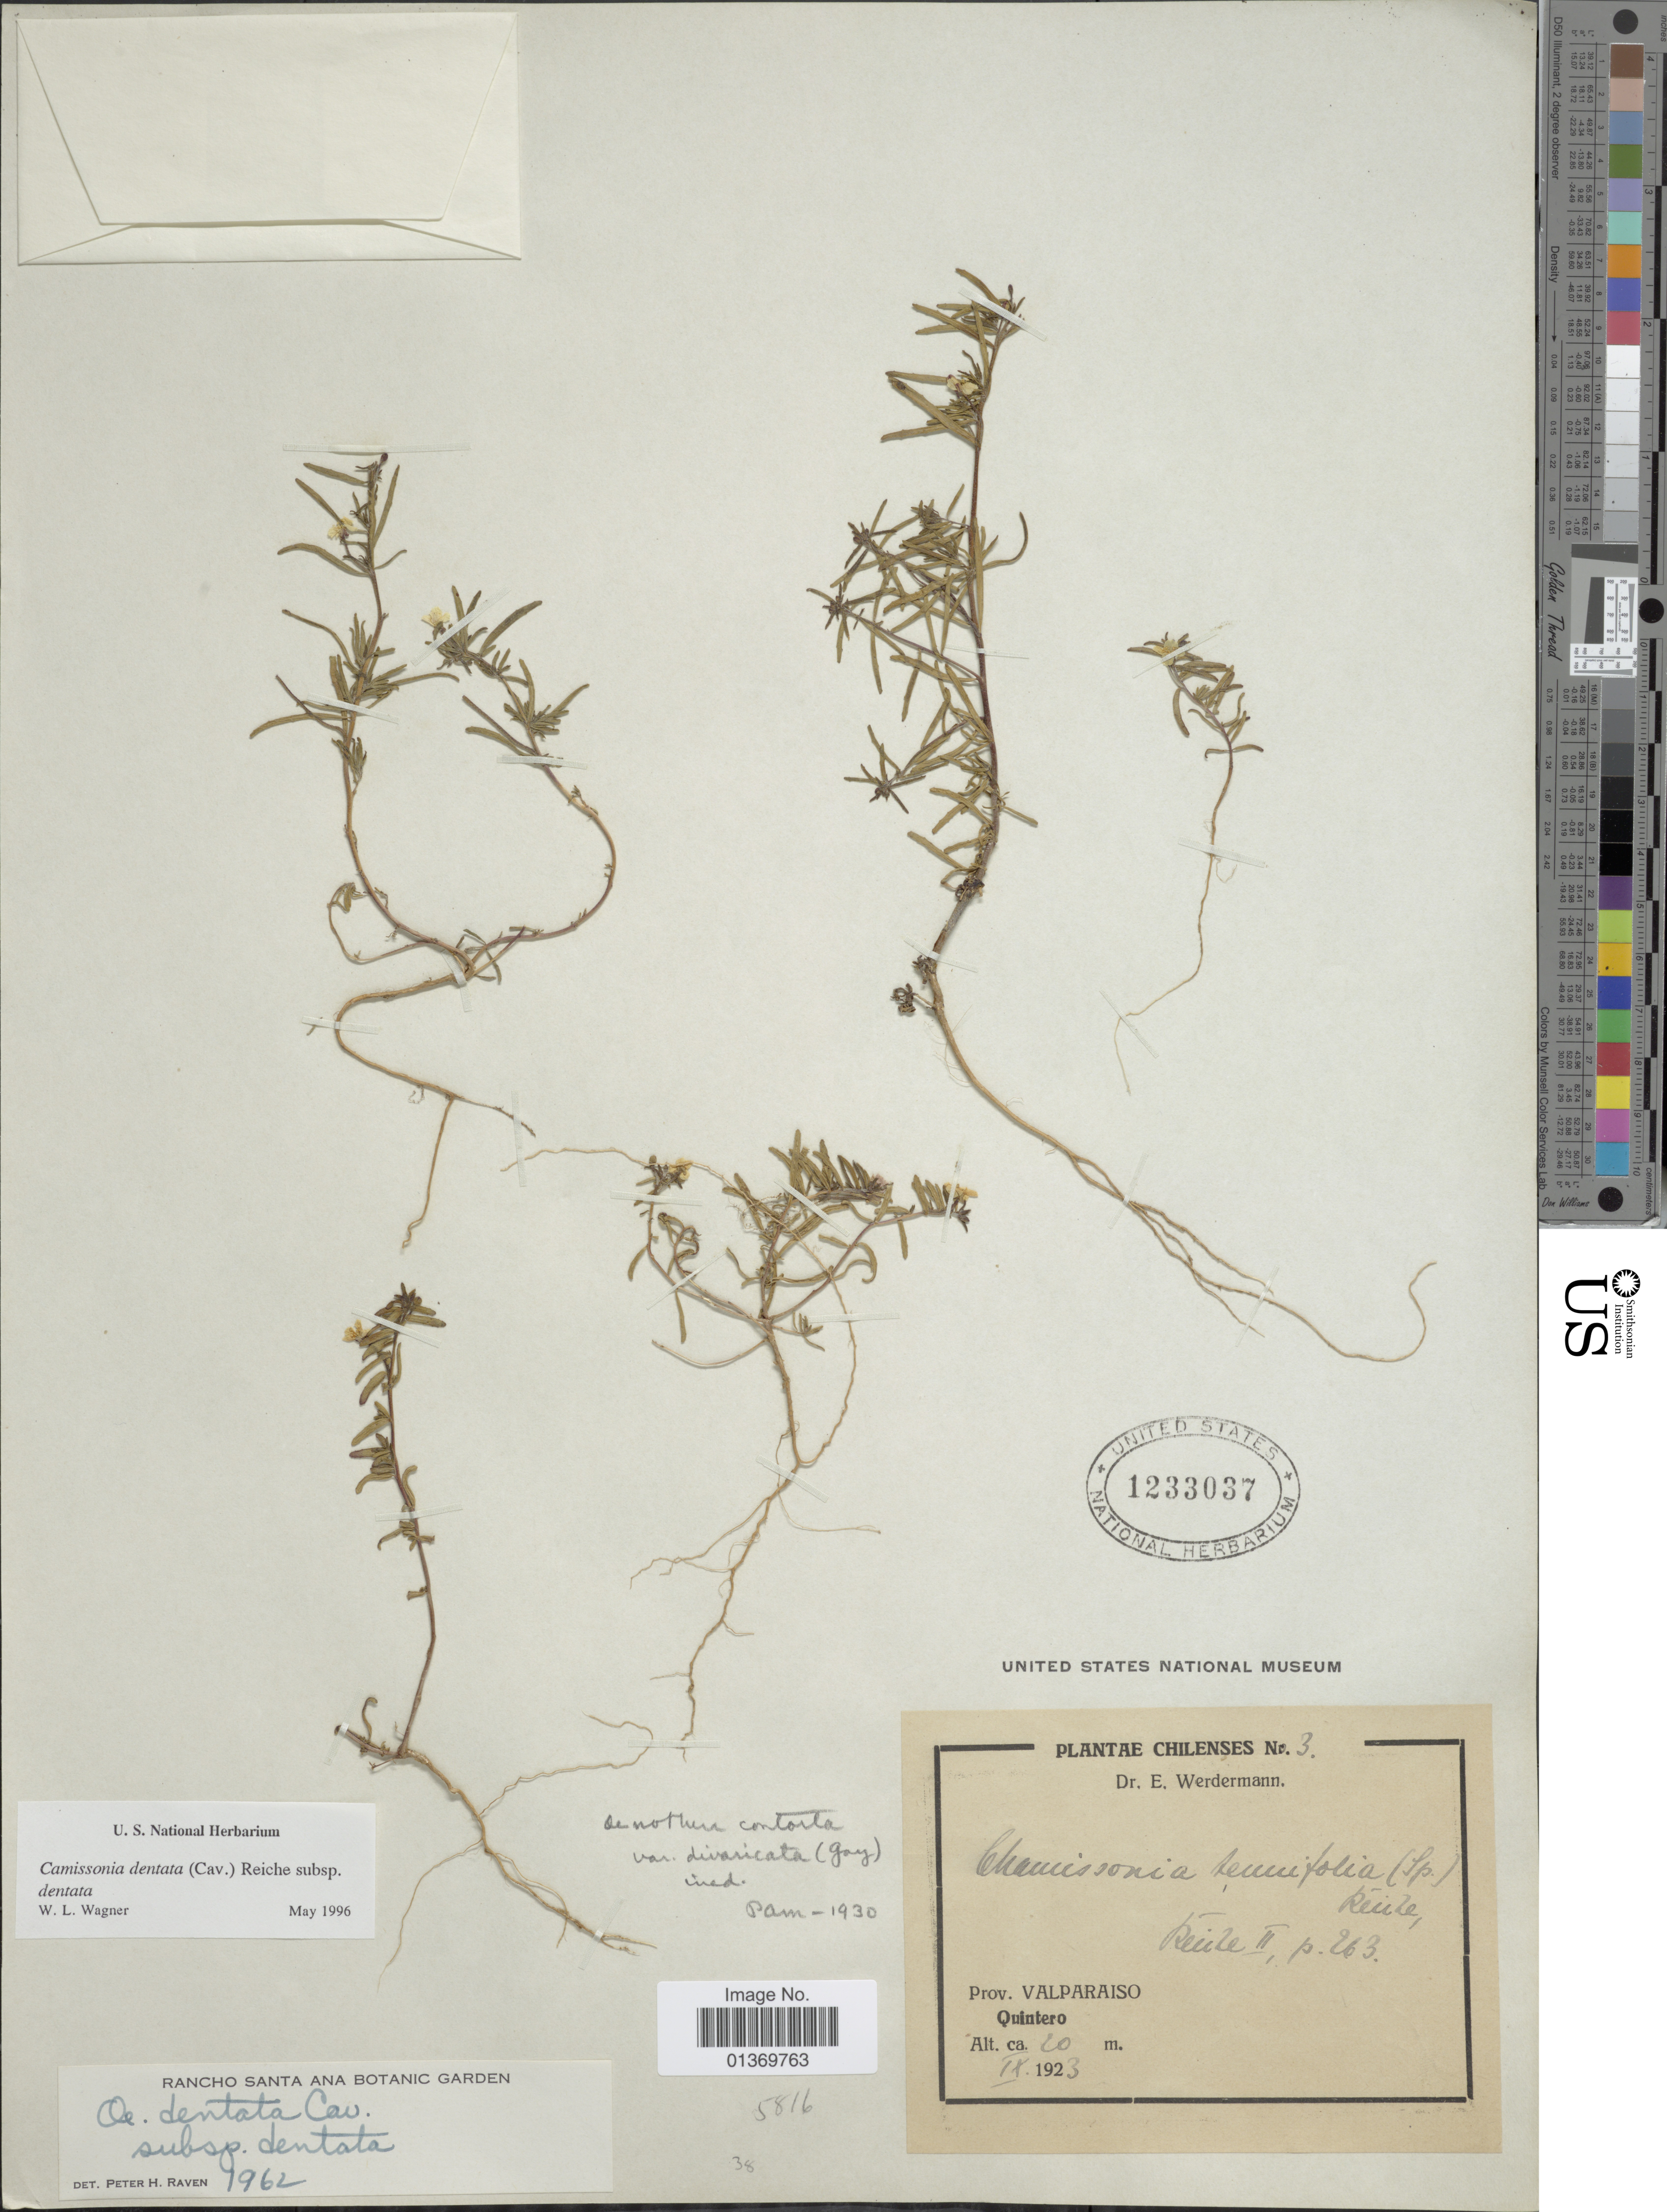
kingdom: Plantae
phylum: Tracheophyta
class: Magnoliopsida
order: Myrtales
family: Onagraceae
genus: Camissonia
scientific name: Camissonia dentata subsp. dentata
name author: (Cav.) Reiche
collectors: E. Werdermann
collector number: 3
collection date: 1923-09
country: Chile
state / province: Valparaíso (V)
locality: Quintero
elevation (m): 20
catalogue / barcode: US 1233037